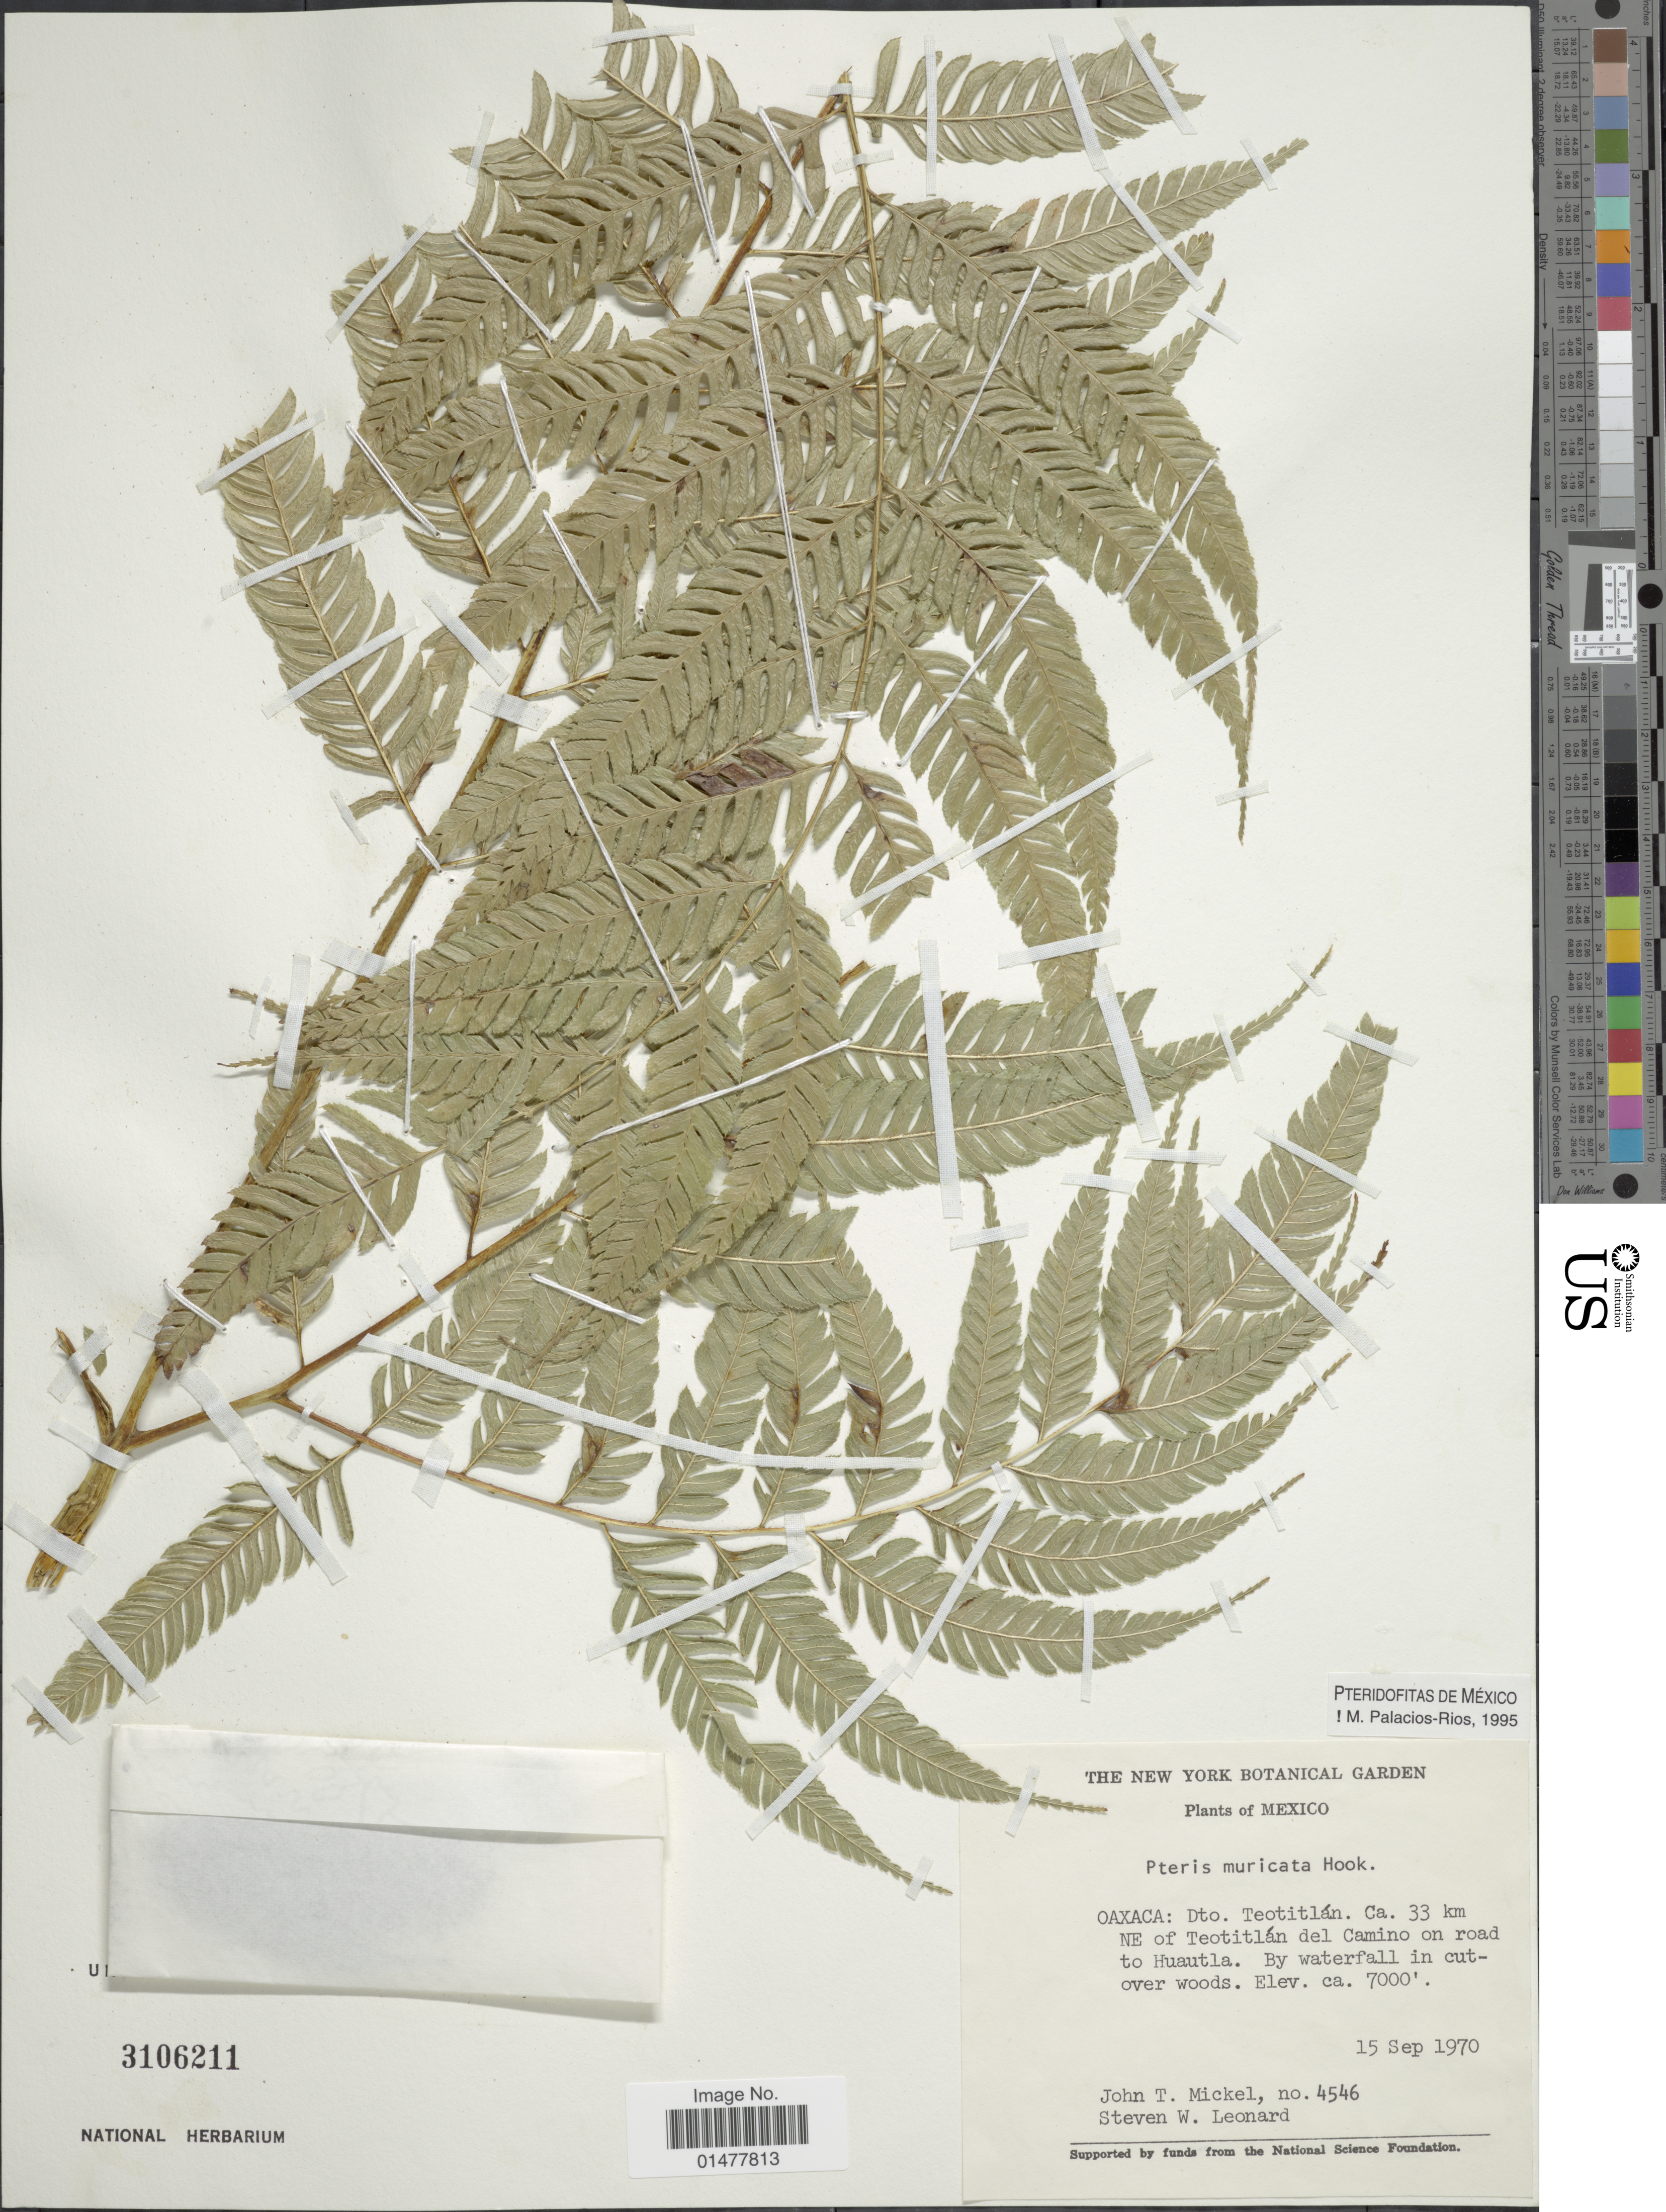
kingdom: Plantae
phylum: Tracheophyta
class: Polypodiopsida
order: Polypodiales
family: Pteridaceae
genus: Pteris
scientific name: Pteris muricata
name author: Rosenst.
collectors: J. T. Mickel & S. W. Leonard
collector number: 4546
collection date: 1970-09-15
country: Mexico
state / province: Oaxaca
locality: Dto. Teotitlán. Ca. 33 km NE of Teotitlán del Camino on road to Huautla, by waterfall in cut-over woods.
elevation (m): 2134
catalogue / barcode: US 3106211